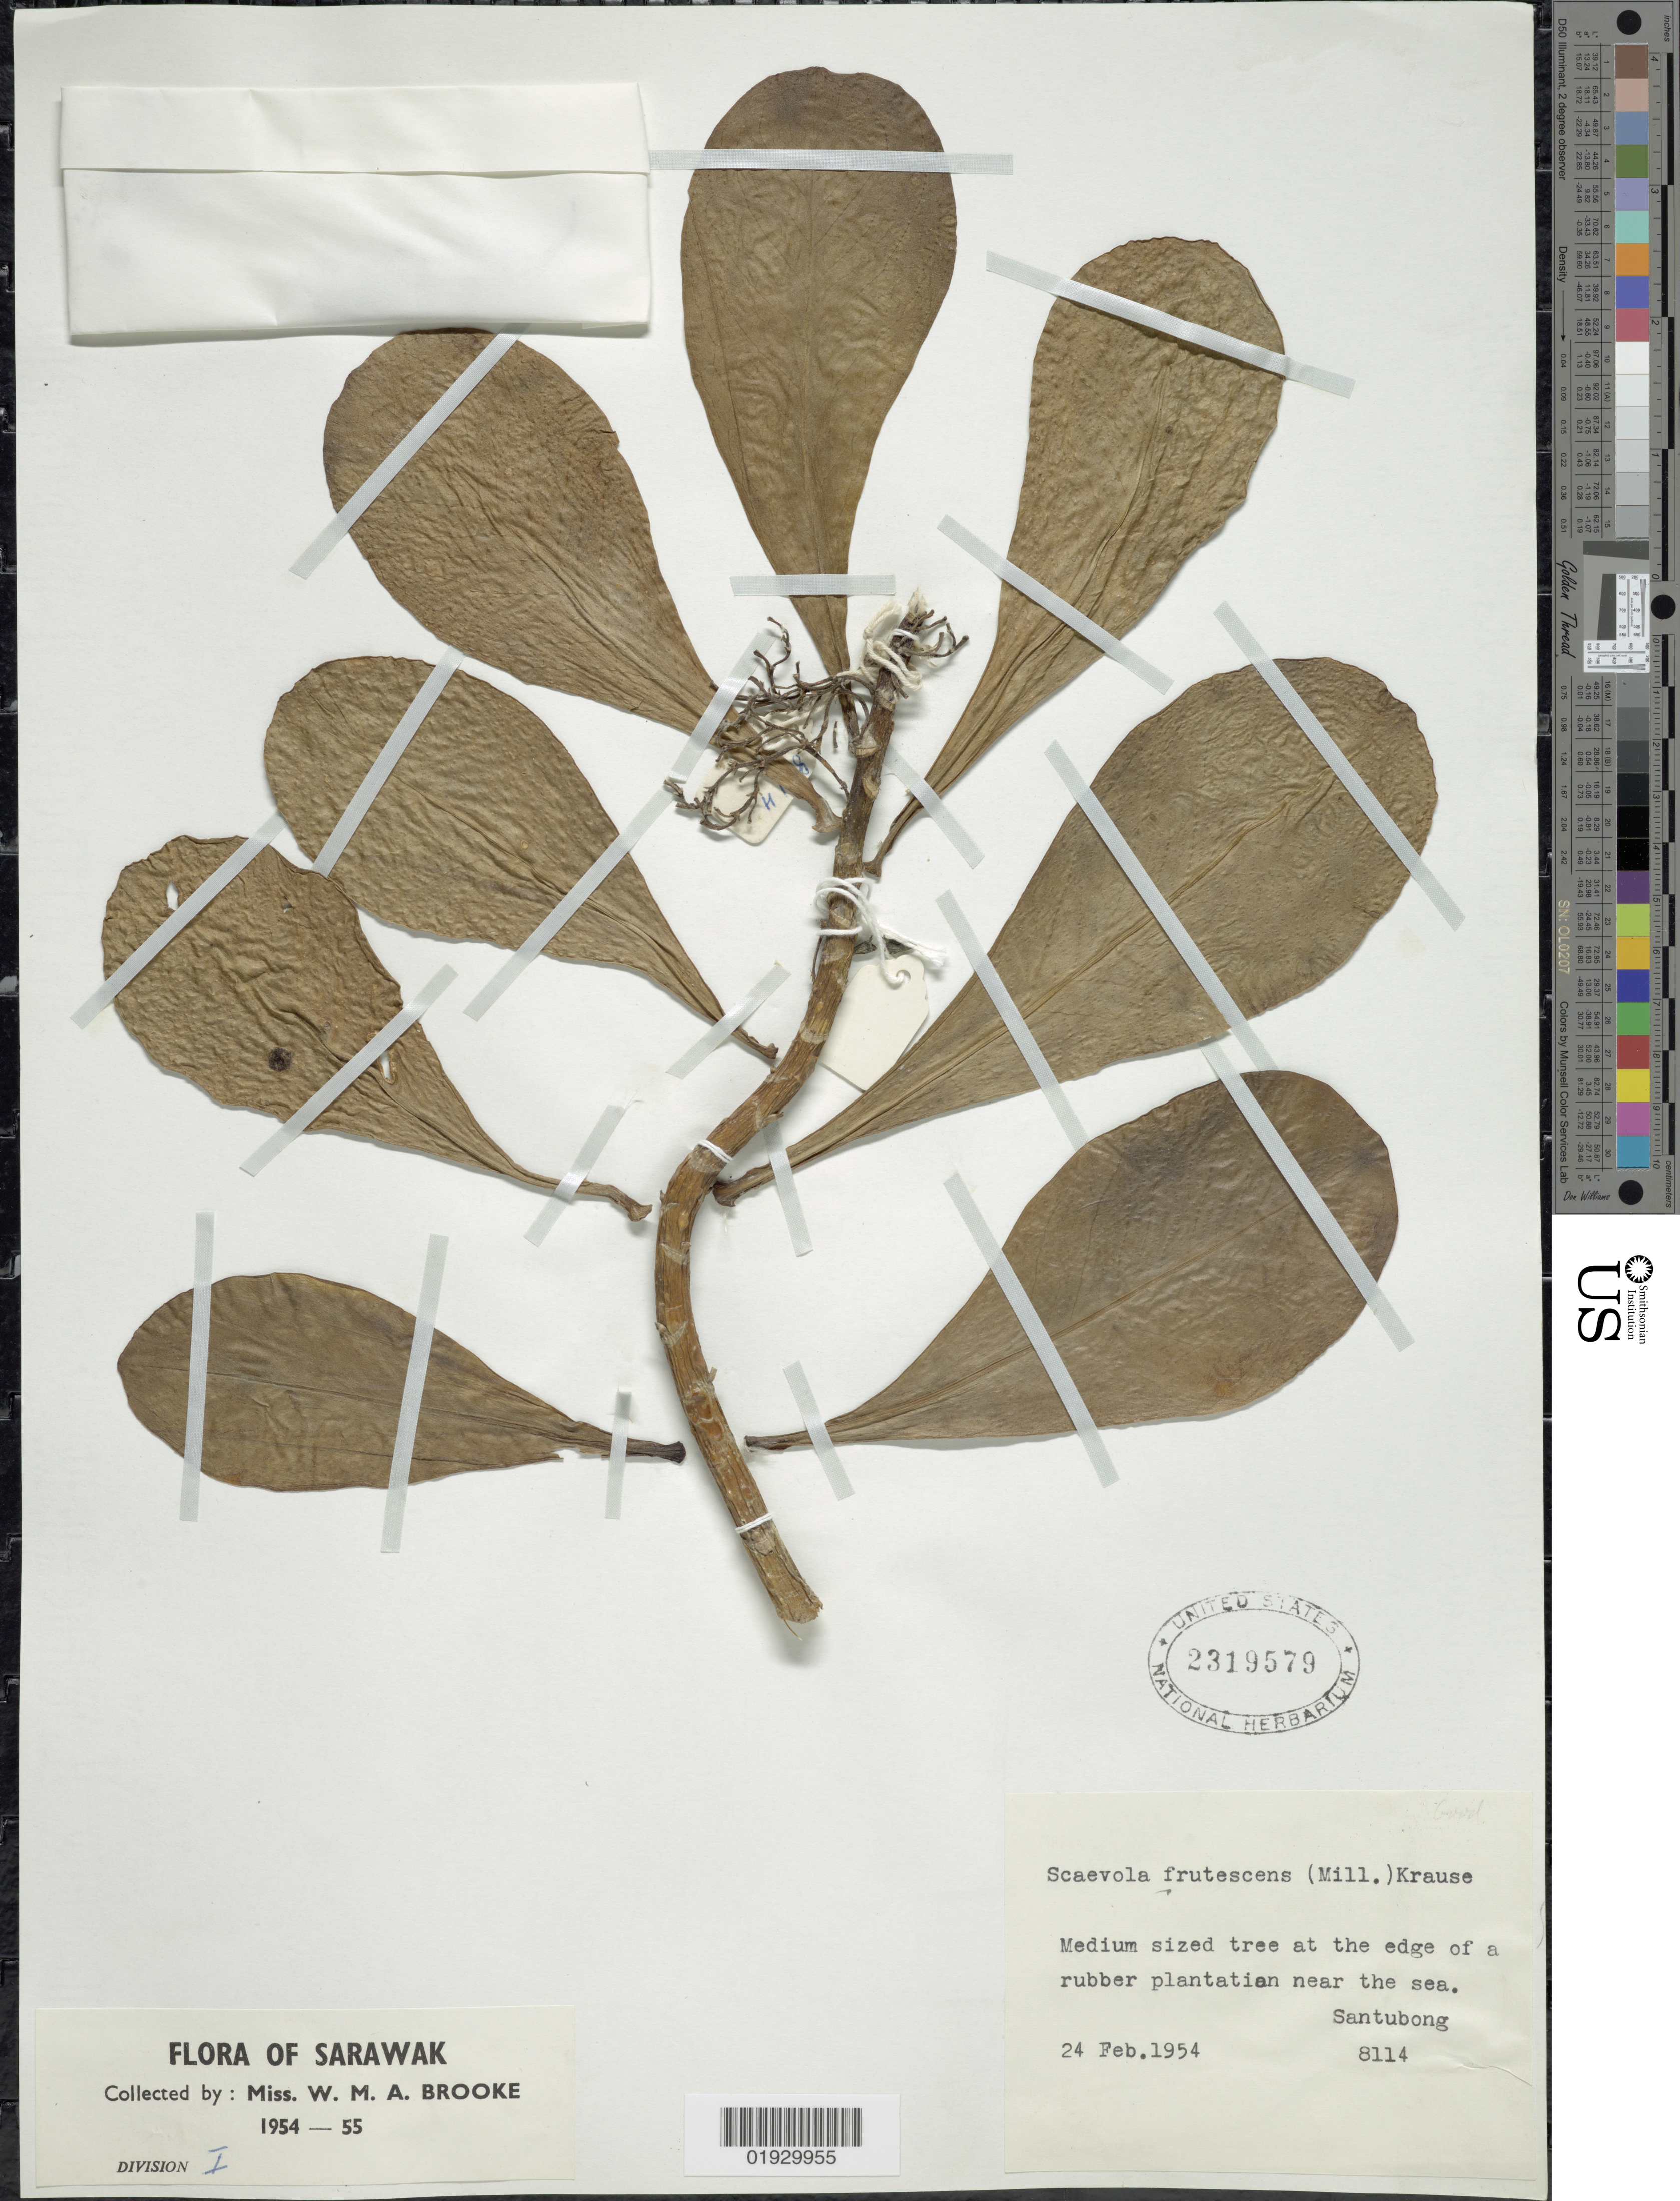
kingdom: Plantae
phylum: Tracheophyta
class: Magnoliopsida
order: Asterales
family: Goodeniaceae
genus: Scaevola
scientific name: Scaevola taccada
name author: (Gaertn.) Roxb.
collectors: W. Brooke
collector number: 8114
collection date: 1954-02-24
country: Malaysia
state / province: Sarawak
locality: Santubong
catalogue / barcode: US 2319579